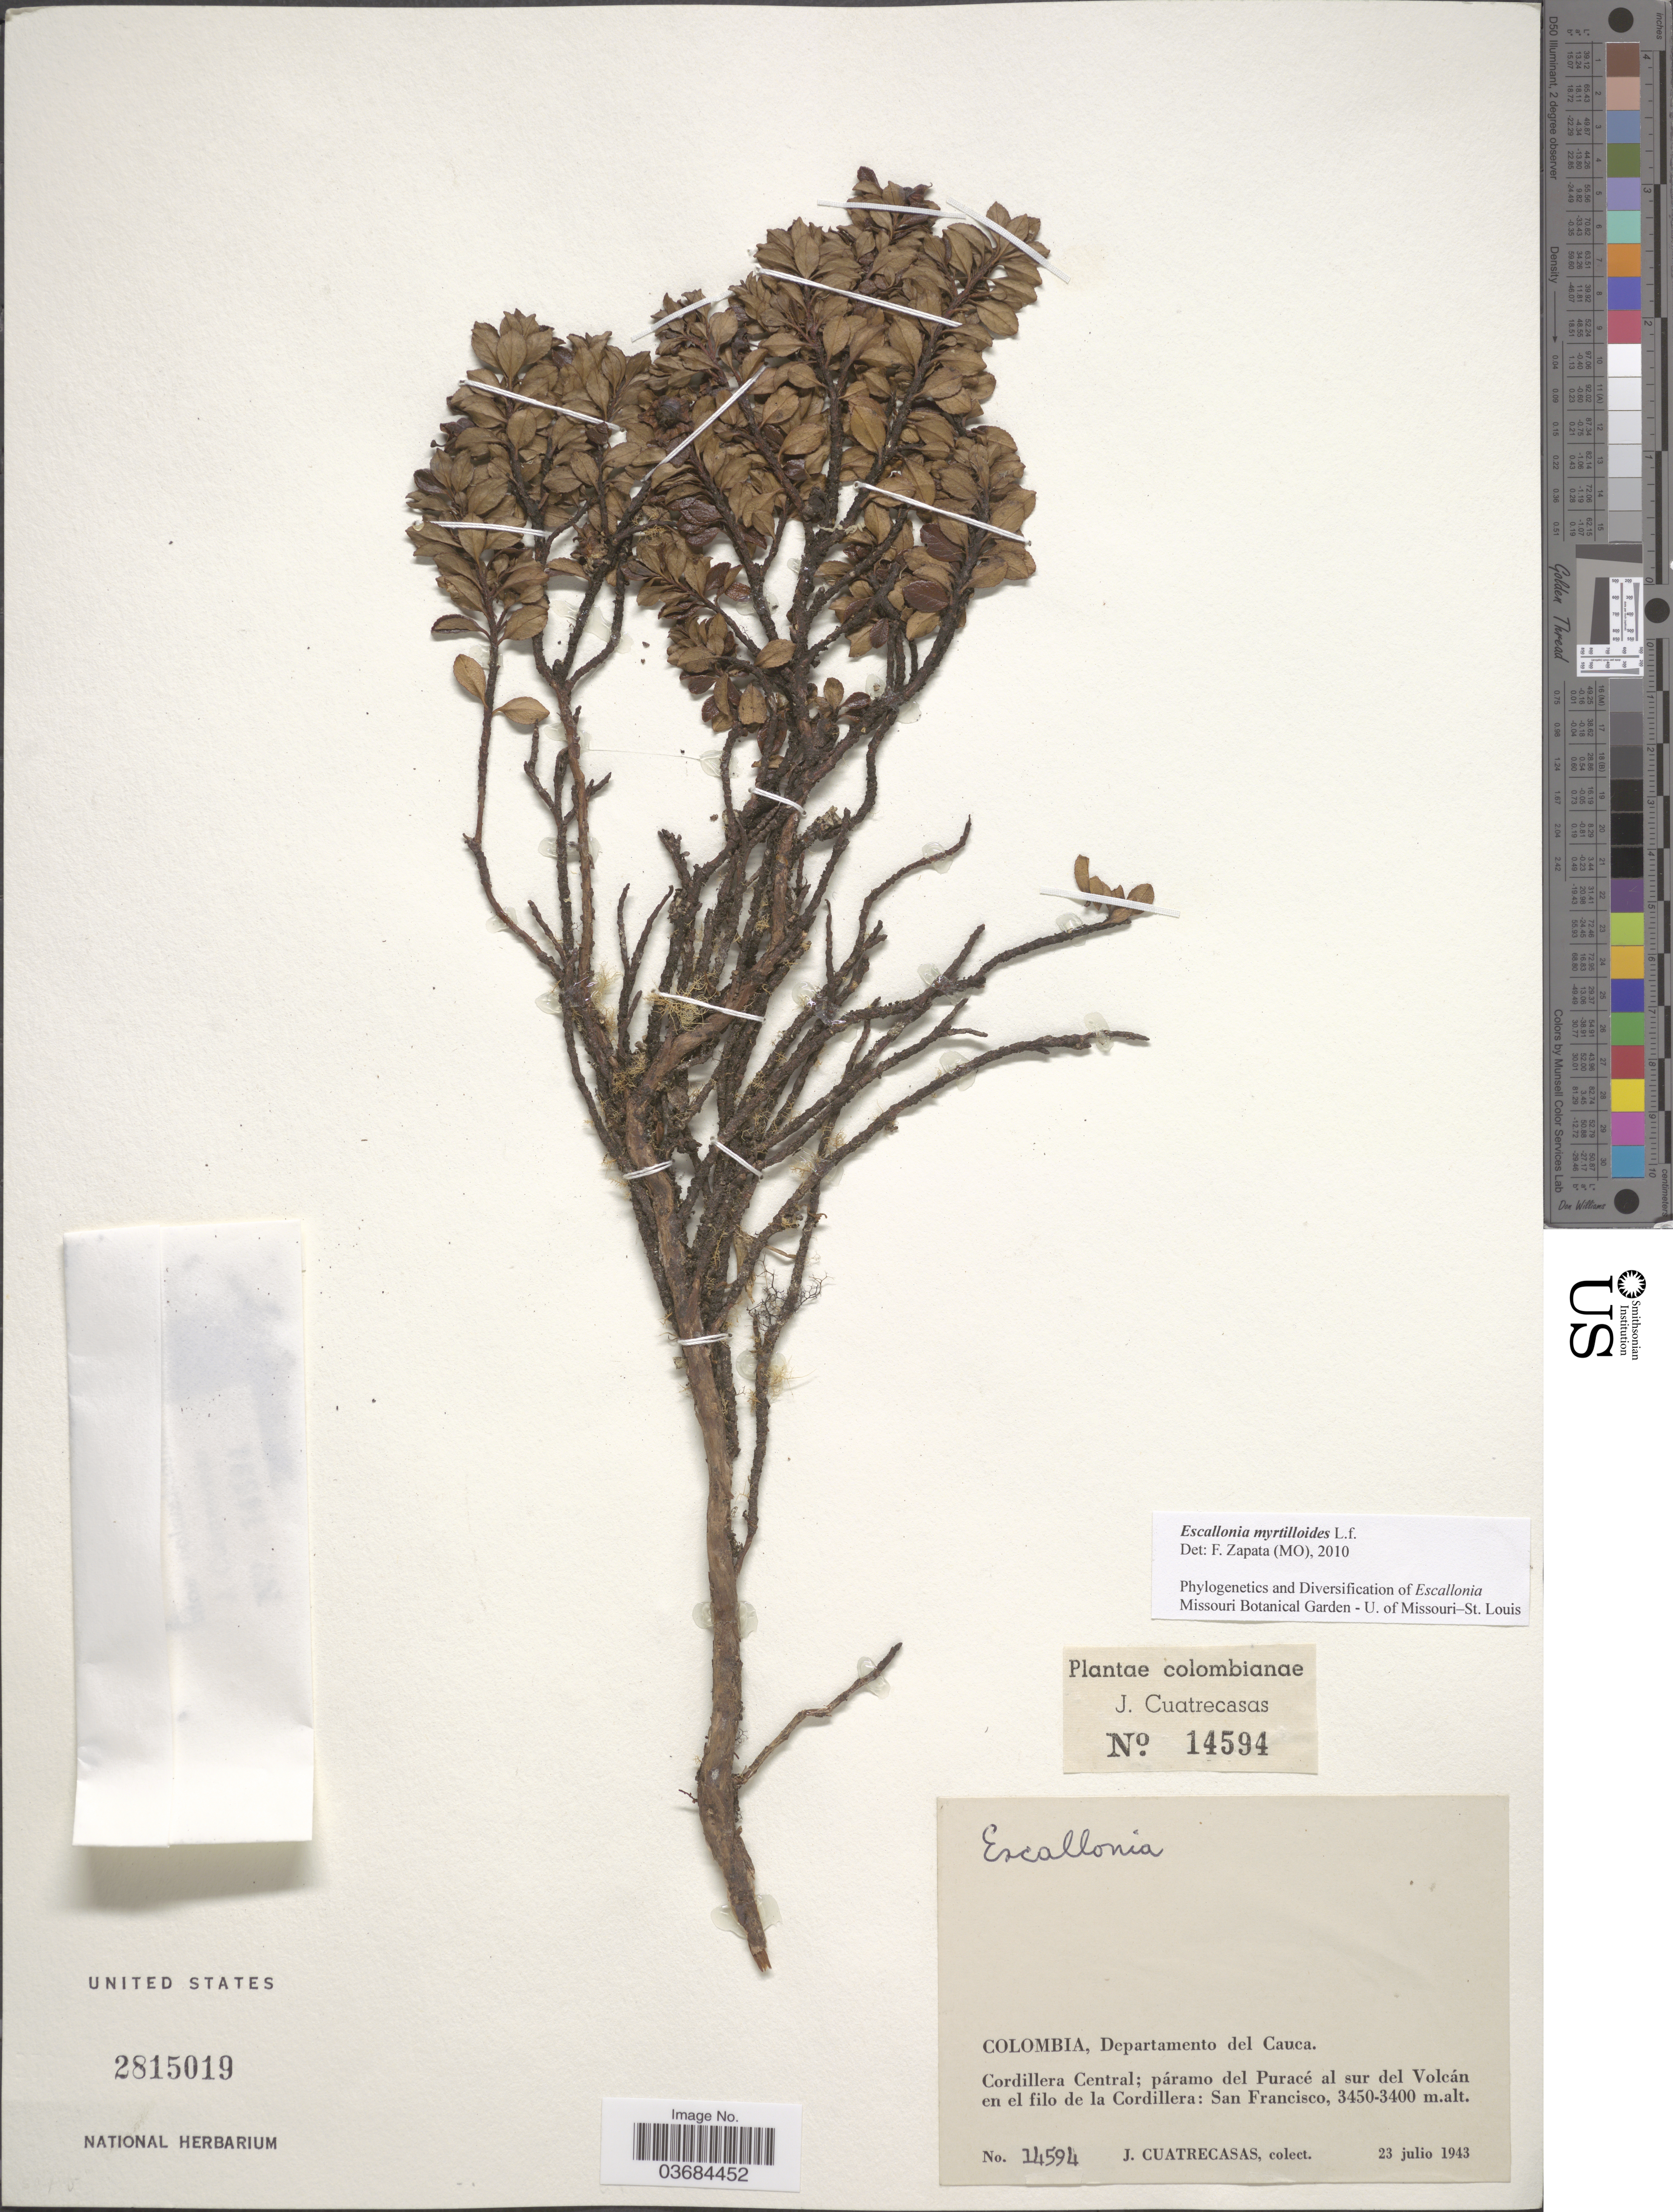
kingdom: Plantae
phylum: Tracheophyta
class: Magnoliopsida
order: Escalloniales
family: Escalloniaceae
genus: Escallonia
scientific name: Escallonia myrtilloides var. myrtilloides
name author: L. f.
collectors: J. Cuatrecasas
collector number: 14594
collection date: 1943-07-23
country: Colombia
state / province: Cauca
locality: Departamento del Cauca. Cordillera Central; páramo del Puracé al sur del Volcán en el filo de la Cordillera: San Francisco.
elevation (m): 3400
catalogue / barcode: US 2815019